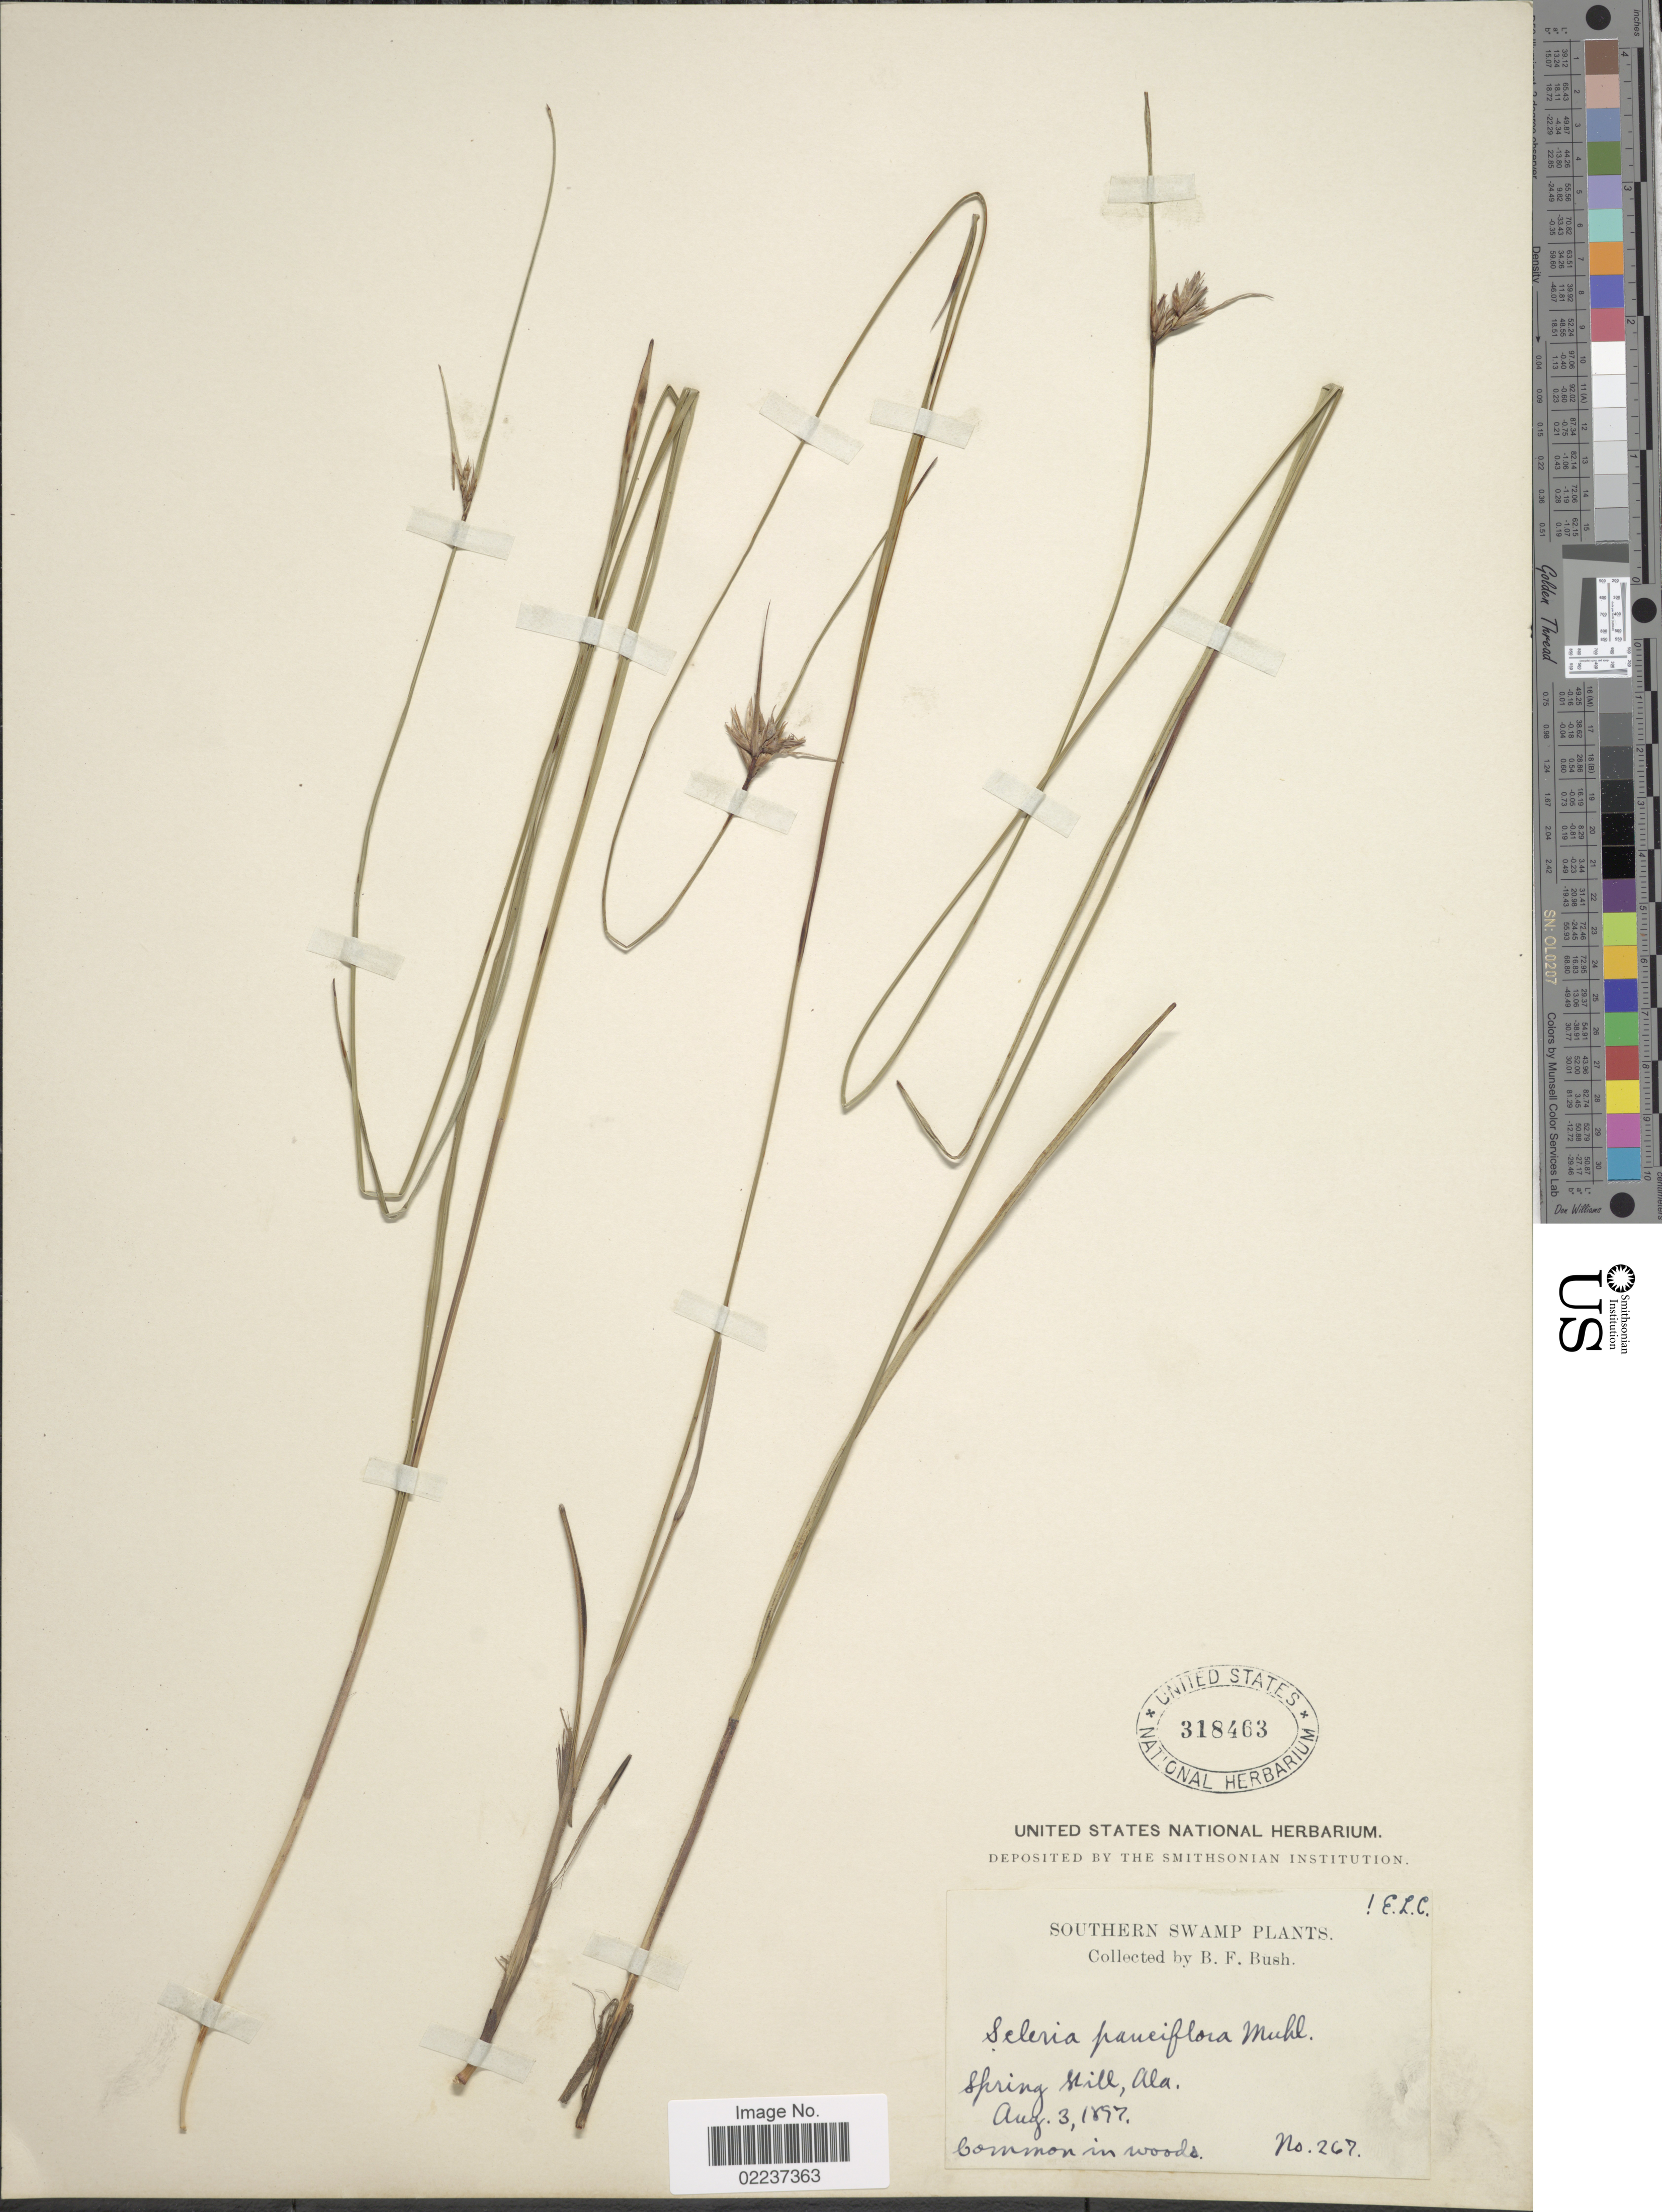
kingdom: Plantae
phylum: Tracheophyta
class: Liliopsida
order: Poales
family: Cyperaceae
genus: Scleria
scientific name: Scleria pauciflora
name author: Muhl. ex Willd.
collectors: B. F. Bush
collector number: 267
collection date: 1877-08-03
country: United States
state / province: Alabama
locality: Southern Swamp, Spring Mill, Ala.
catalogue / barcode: US 318463